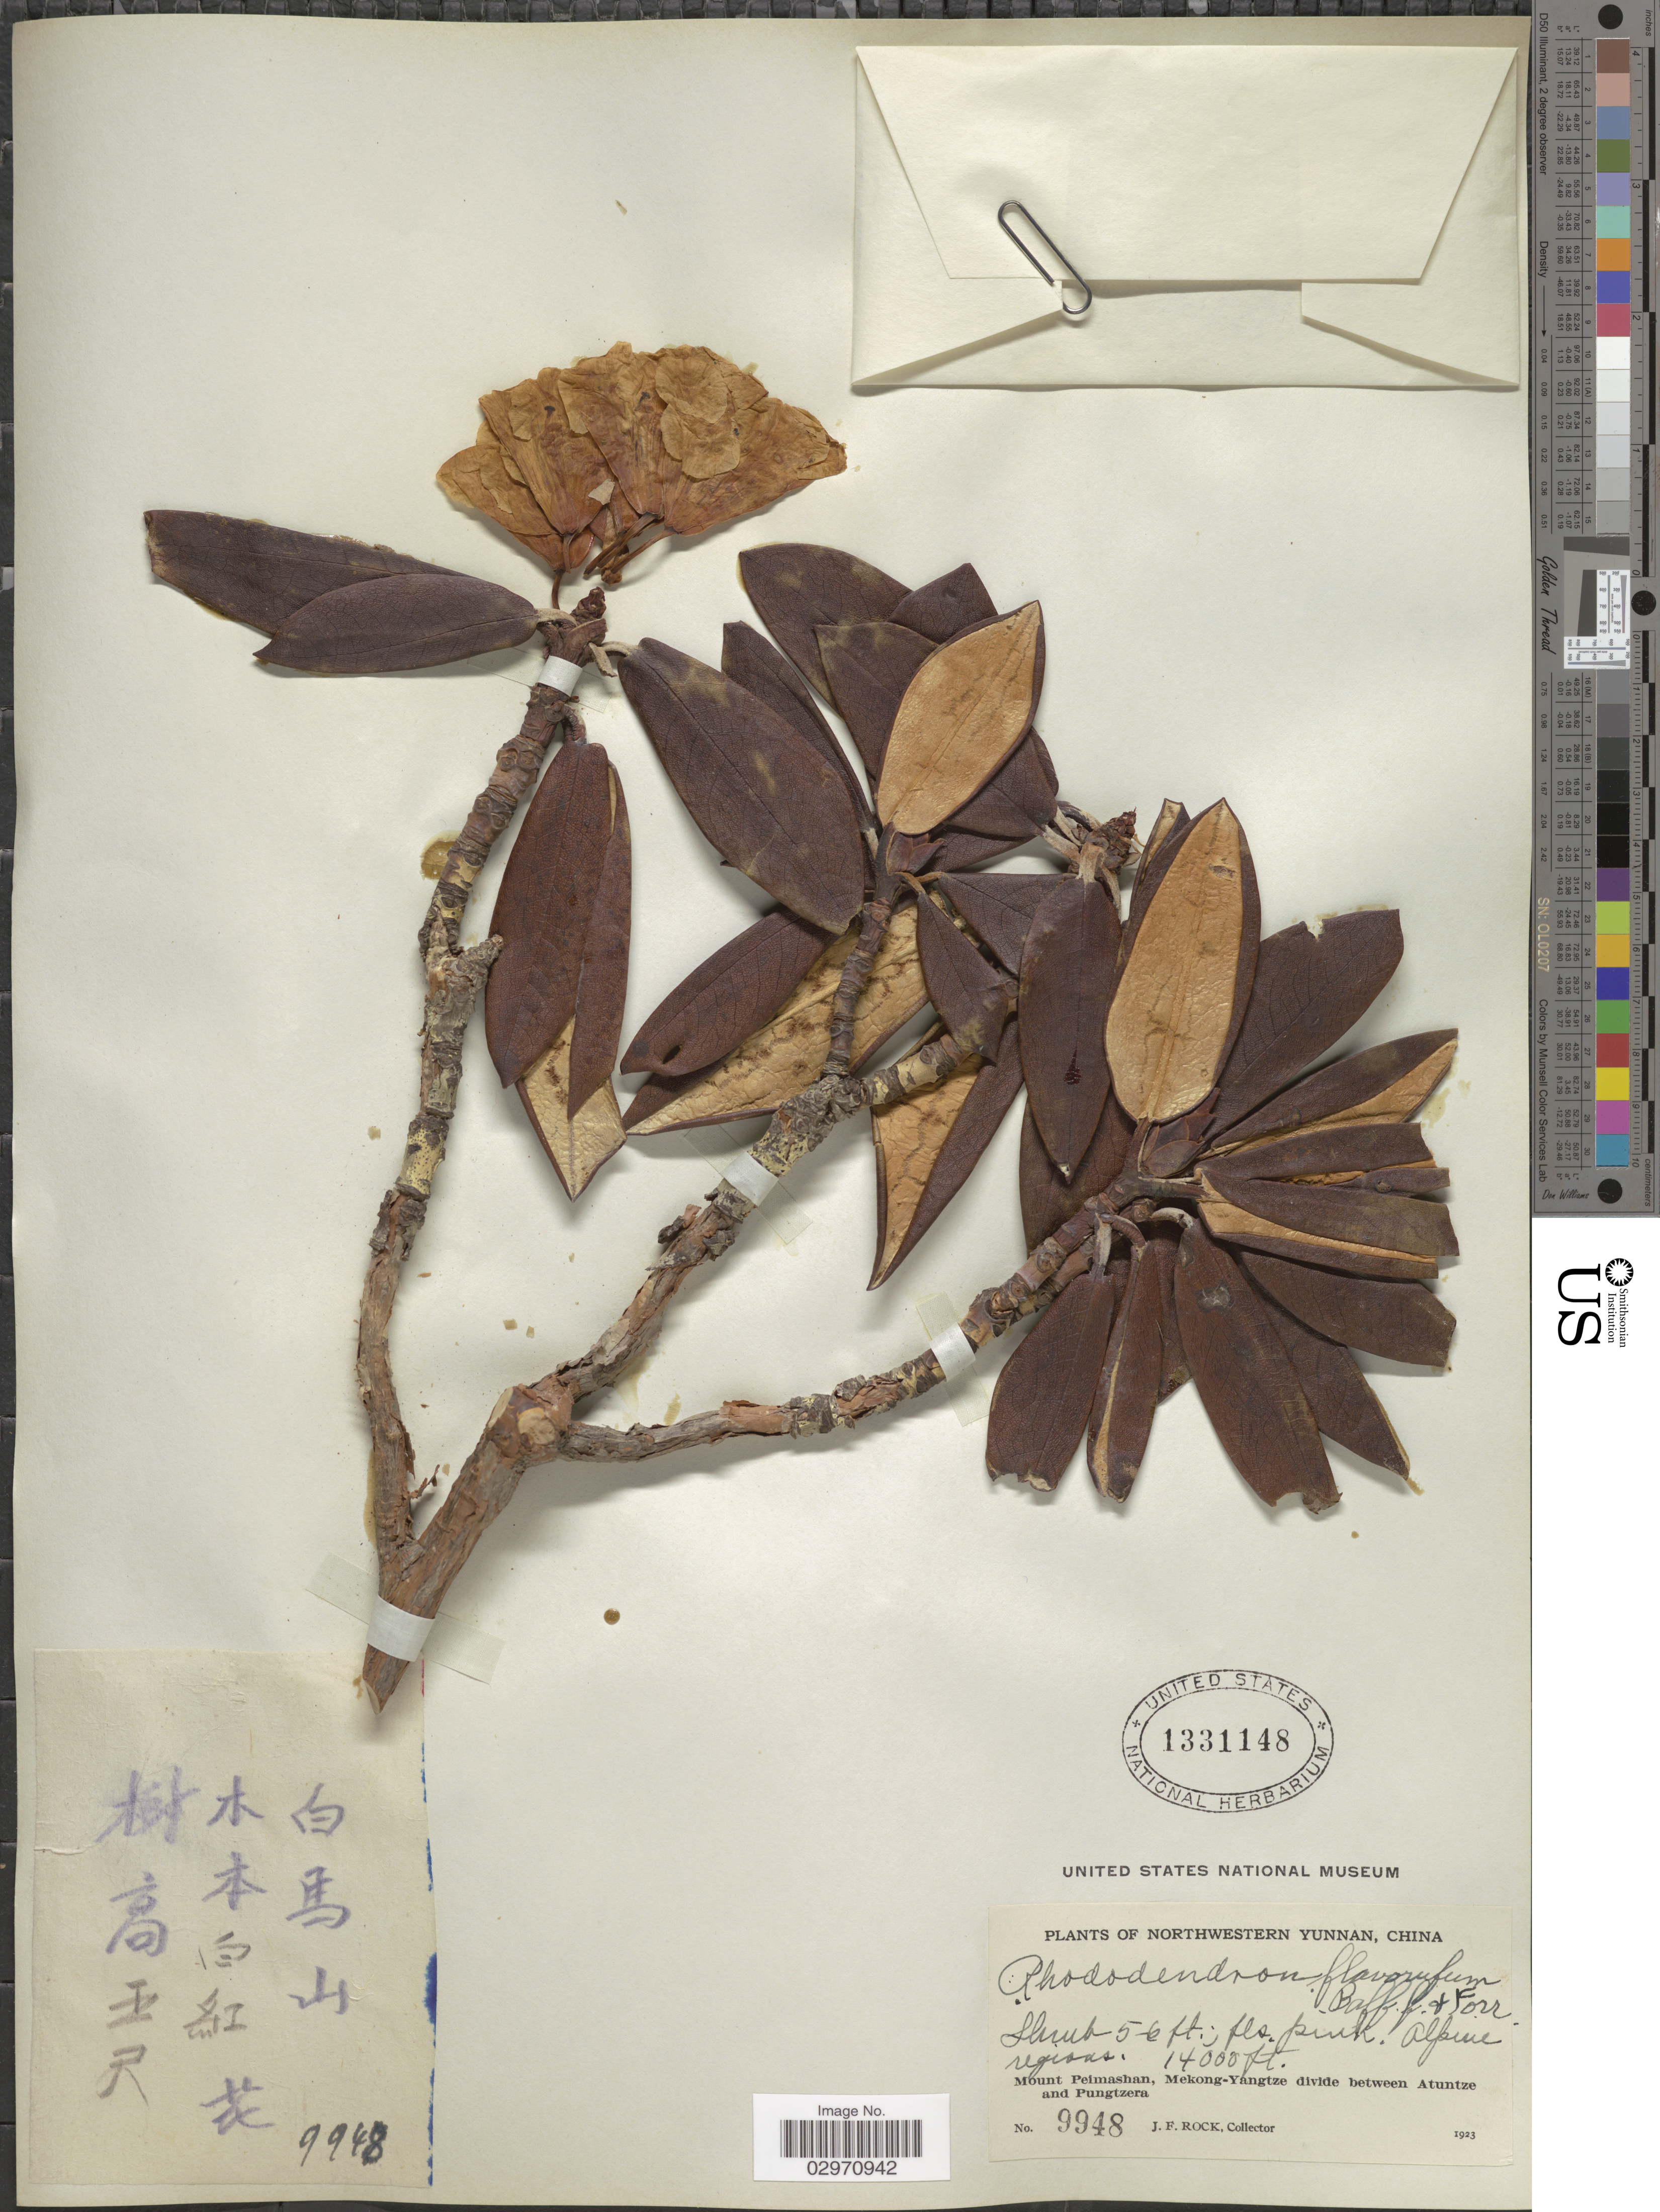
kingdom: Plantae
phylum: Tracheophyta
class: Magnoliopsida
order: Ericales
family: Ericaceae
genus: Rhododendron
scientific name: Rhododendron flavorufum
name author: Balf. f. & Forrest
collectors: J. Rock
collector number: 9948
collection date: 1923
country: China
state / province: Yunnan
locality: Northwestern Yunnan. Alpine regions. Mount Peimashan, Mekong-Yangtze divide between Atuntze and Pungtzera.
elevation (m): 4267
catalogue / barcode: US 1331148